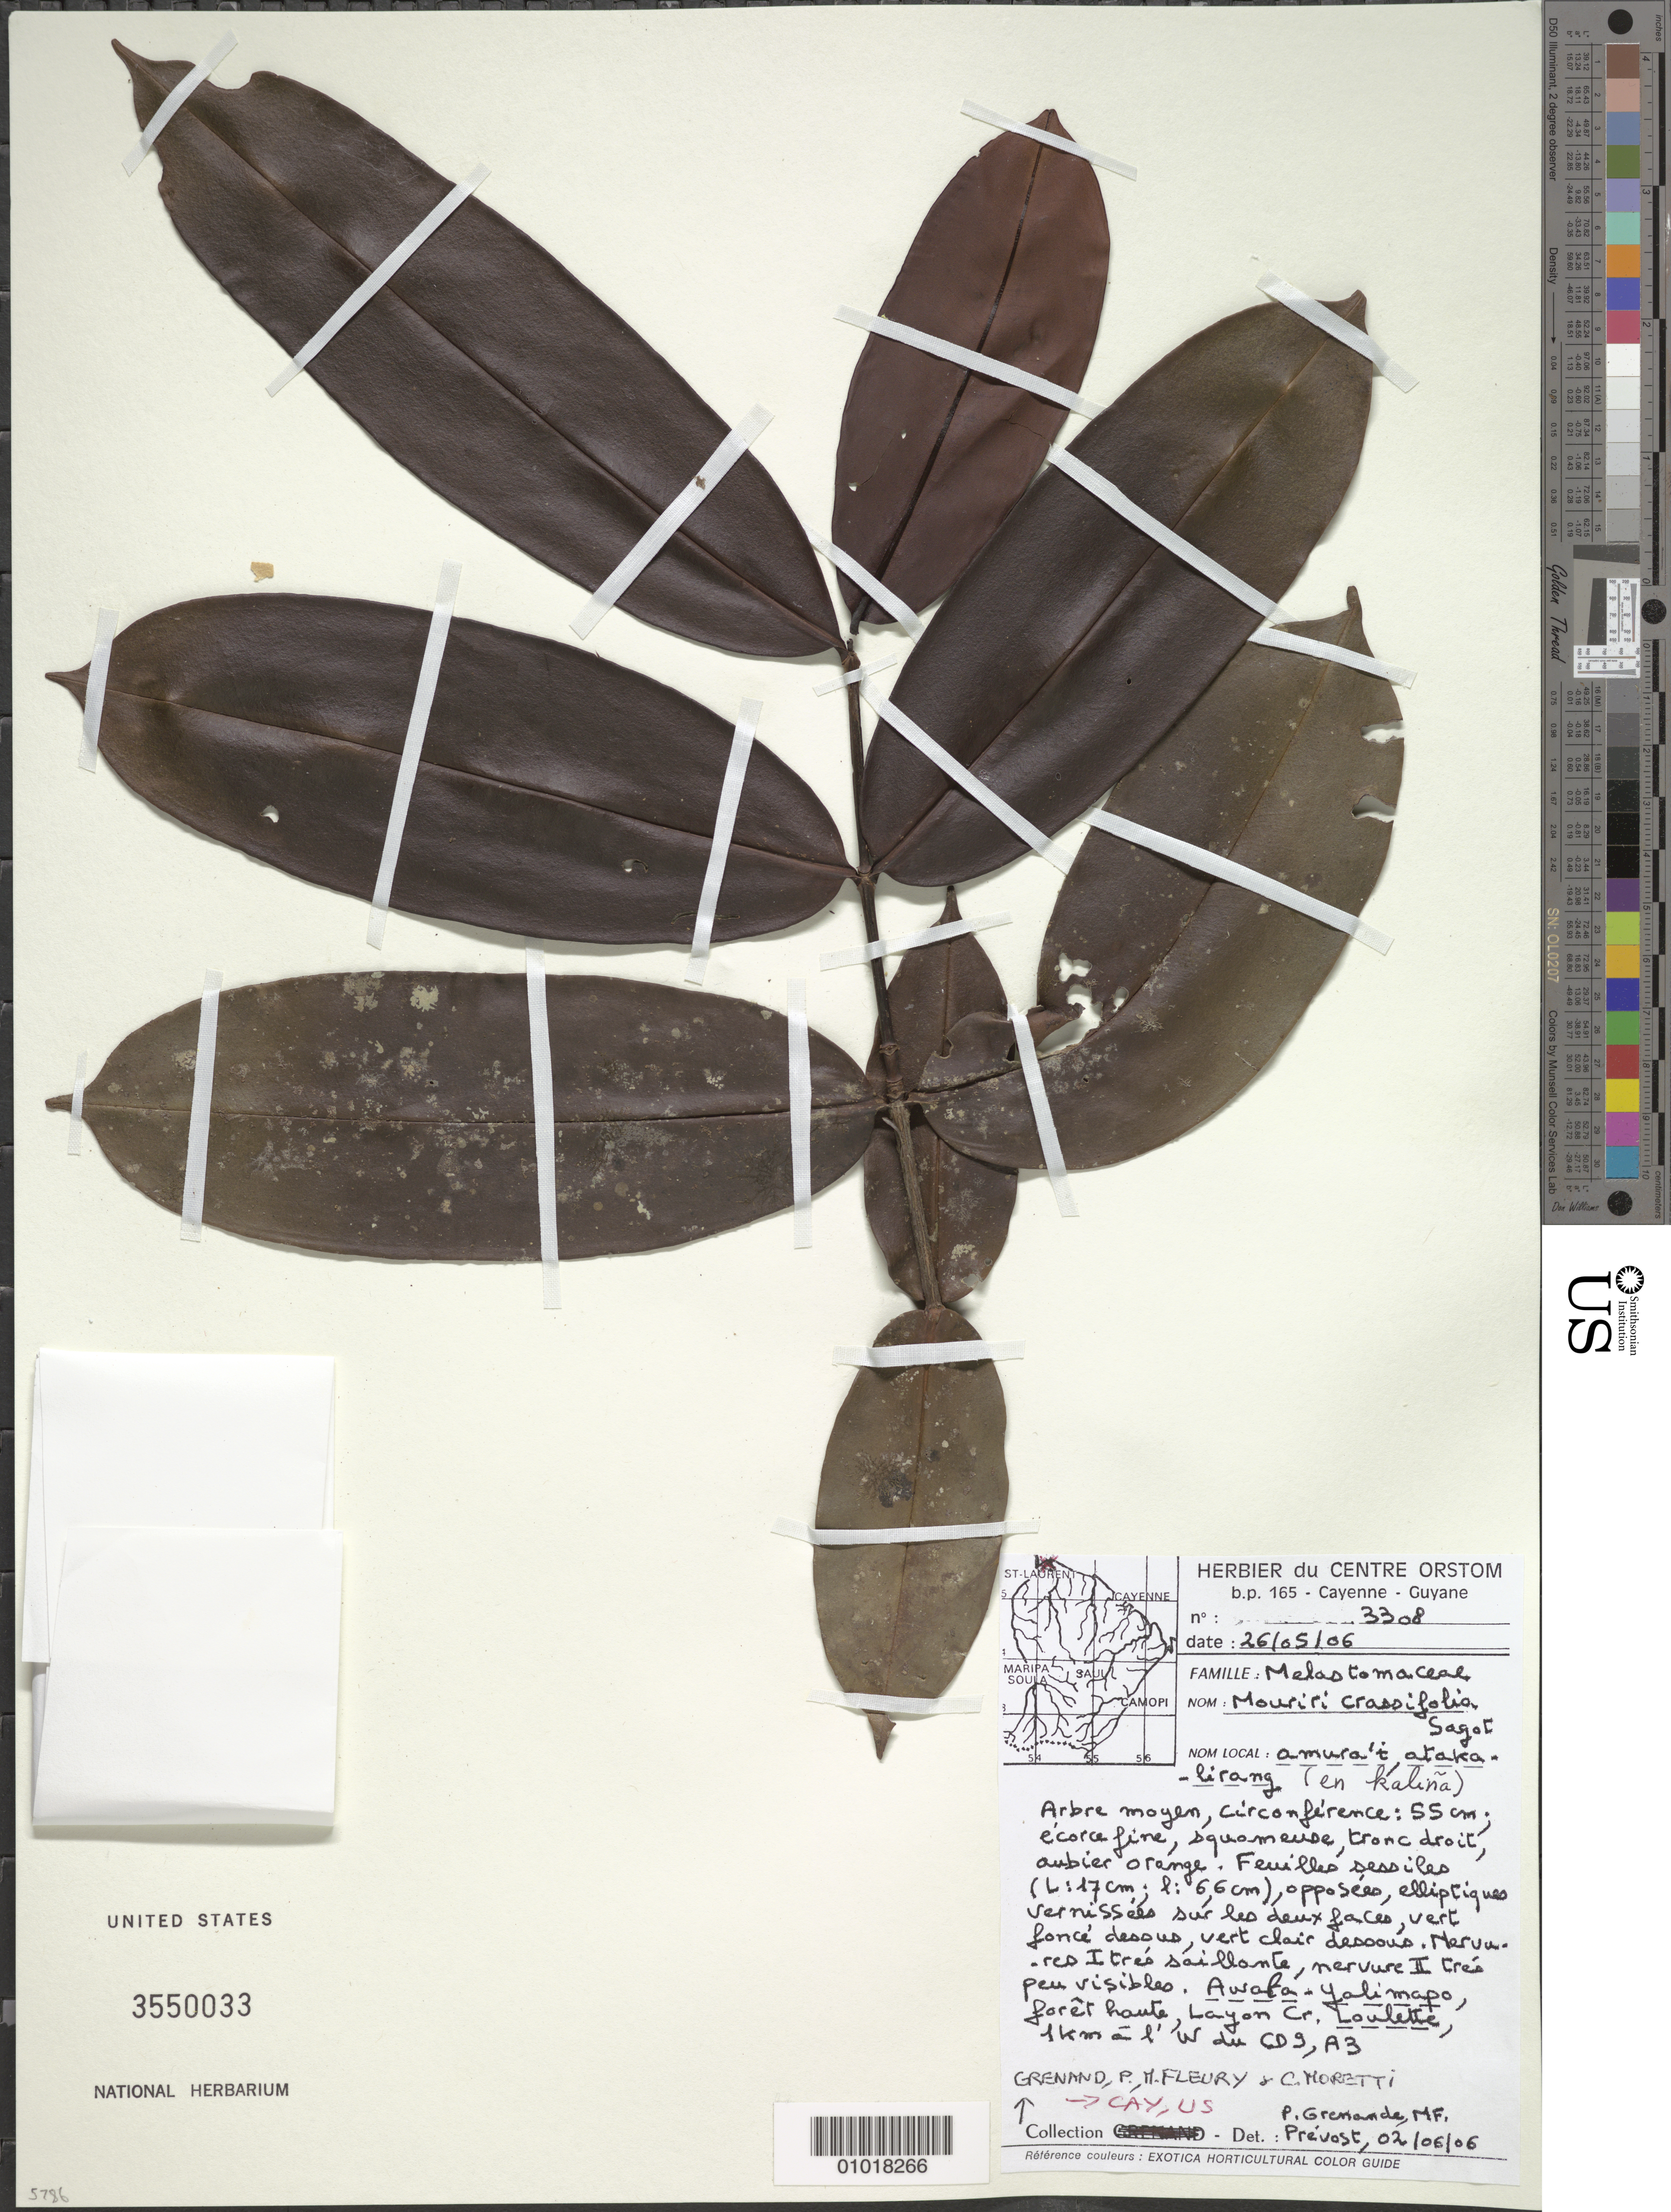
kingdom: Plantae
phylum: Tracheophyta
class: Magnoliopsida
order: Myrtales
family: Melastomataceae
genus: Mouriri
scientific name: Mouriri crassifolia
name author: Sagot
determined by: Prévost, M.-F.; Grenand, P.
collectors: P. Grenand, M. Fleury & C. Moretti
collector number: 3308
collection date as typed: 26-May-06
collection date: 2006-05-26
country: French Guiana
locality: Awala - Yalimapo, Layon Cr. Loulette; 1km a W du CD 9; A3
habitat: Foret haute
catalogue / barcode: US 3550033